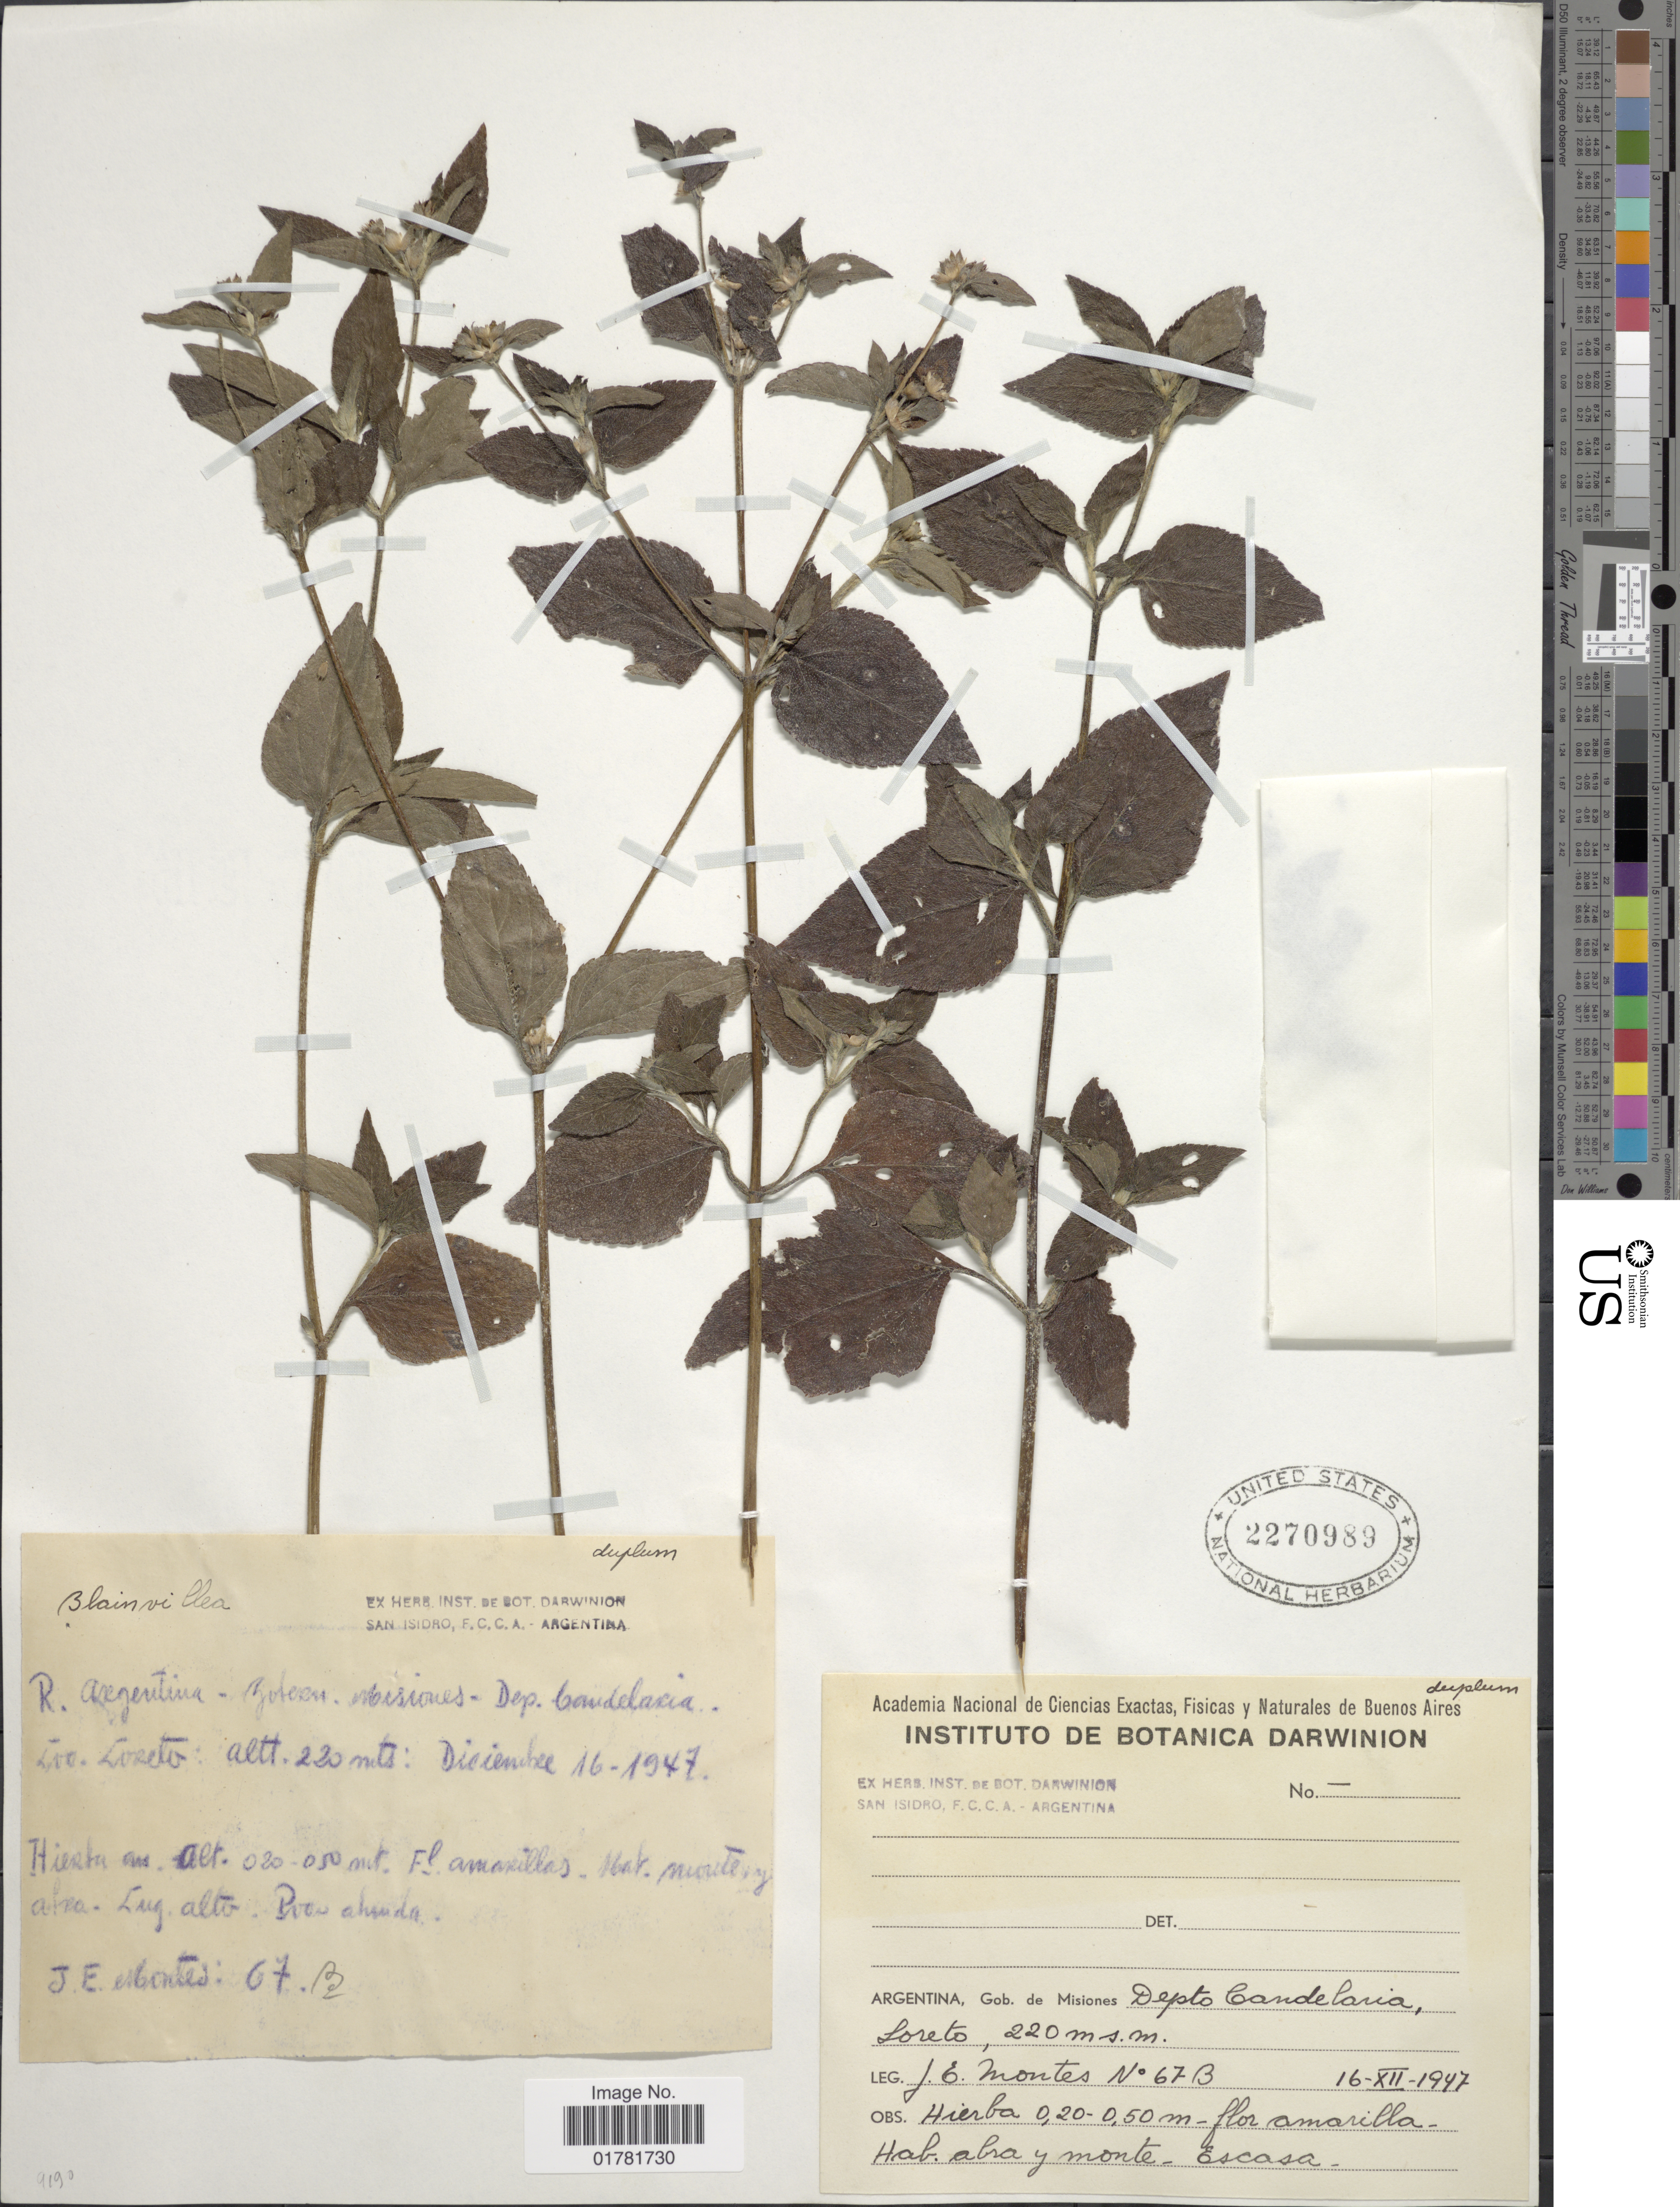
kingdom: Plantae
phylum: Tracheophyta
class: Magnoliopsida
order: Asterales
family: Asteraceae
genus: Calyptocarpus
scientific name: Calyptocarpus baristatus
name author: (DC.) H. Rob.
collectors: J. E. Montes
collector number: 67B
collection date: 1947-12-16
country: Argentina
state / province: Misiones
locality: Gob de Misiones Depto Candelaria, Loreto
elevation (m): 220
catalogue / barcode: US 2270989